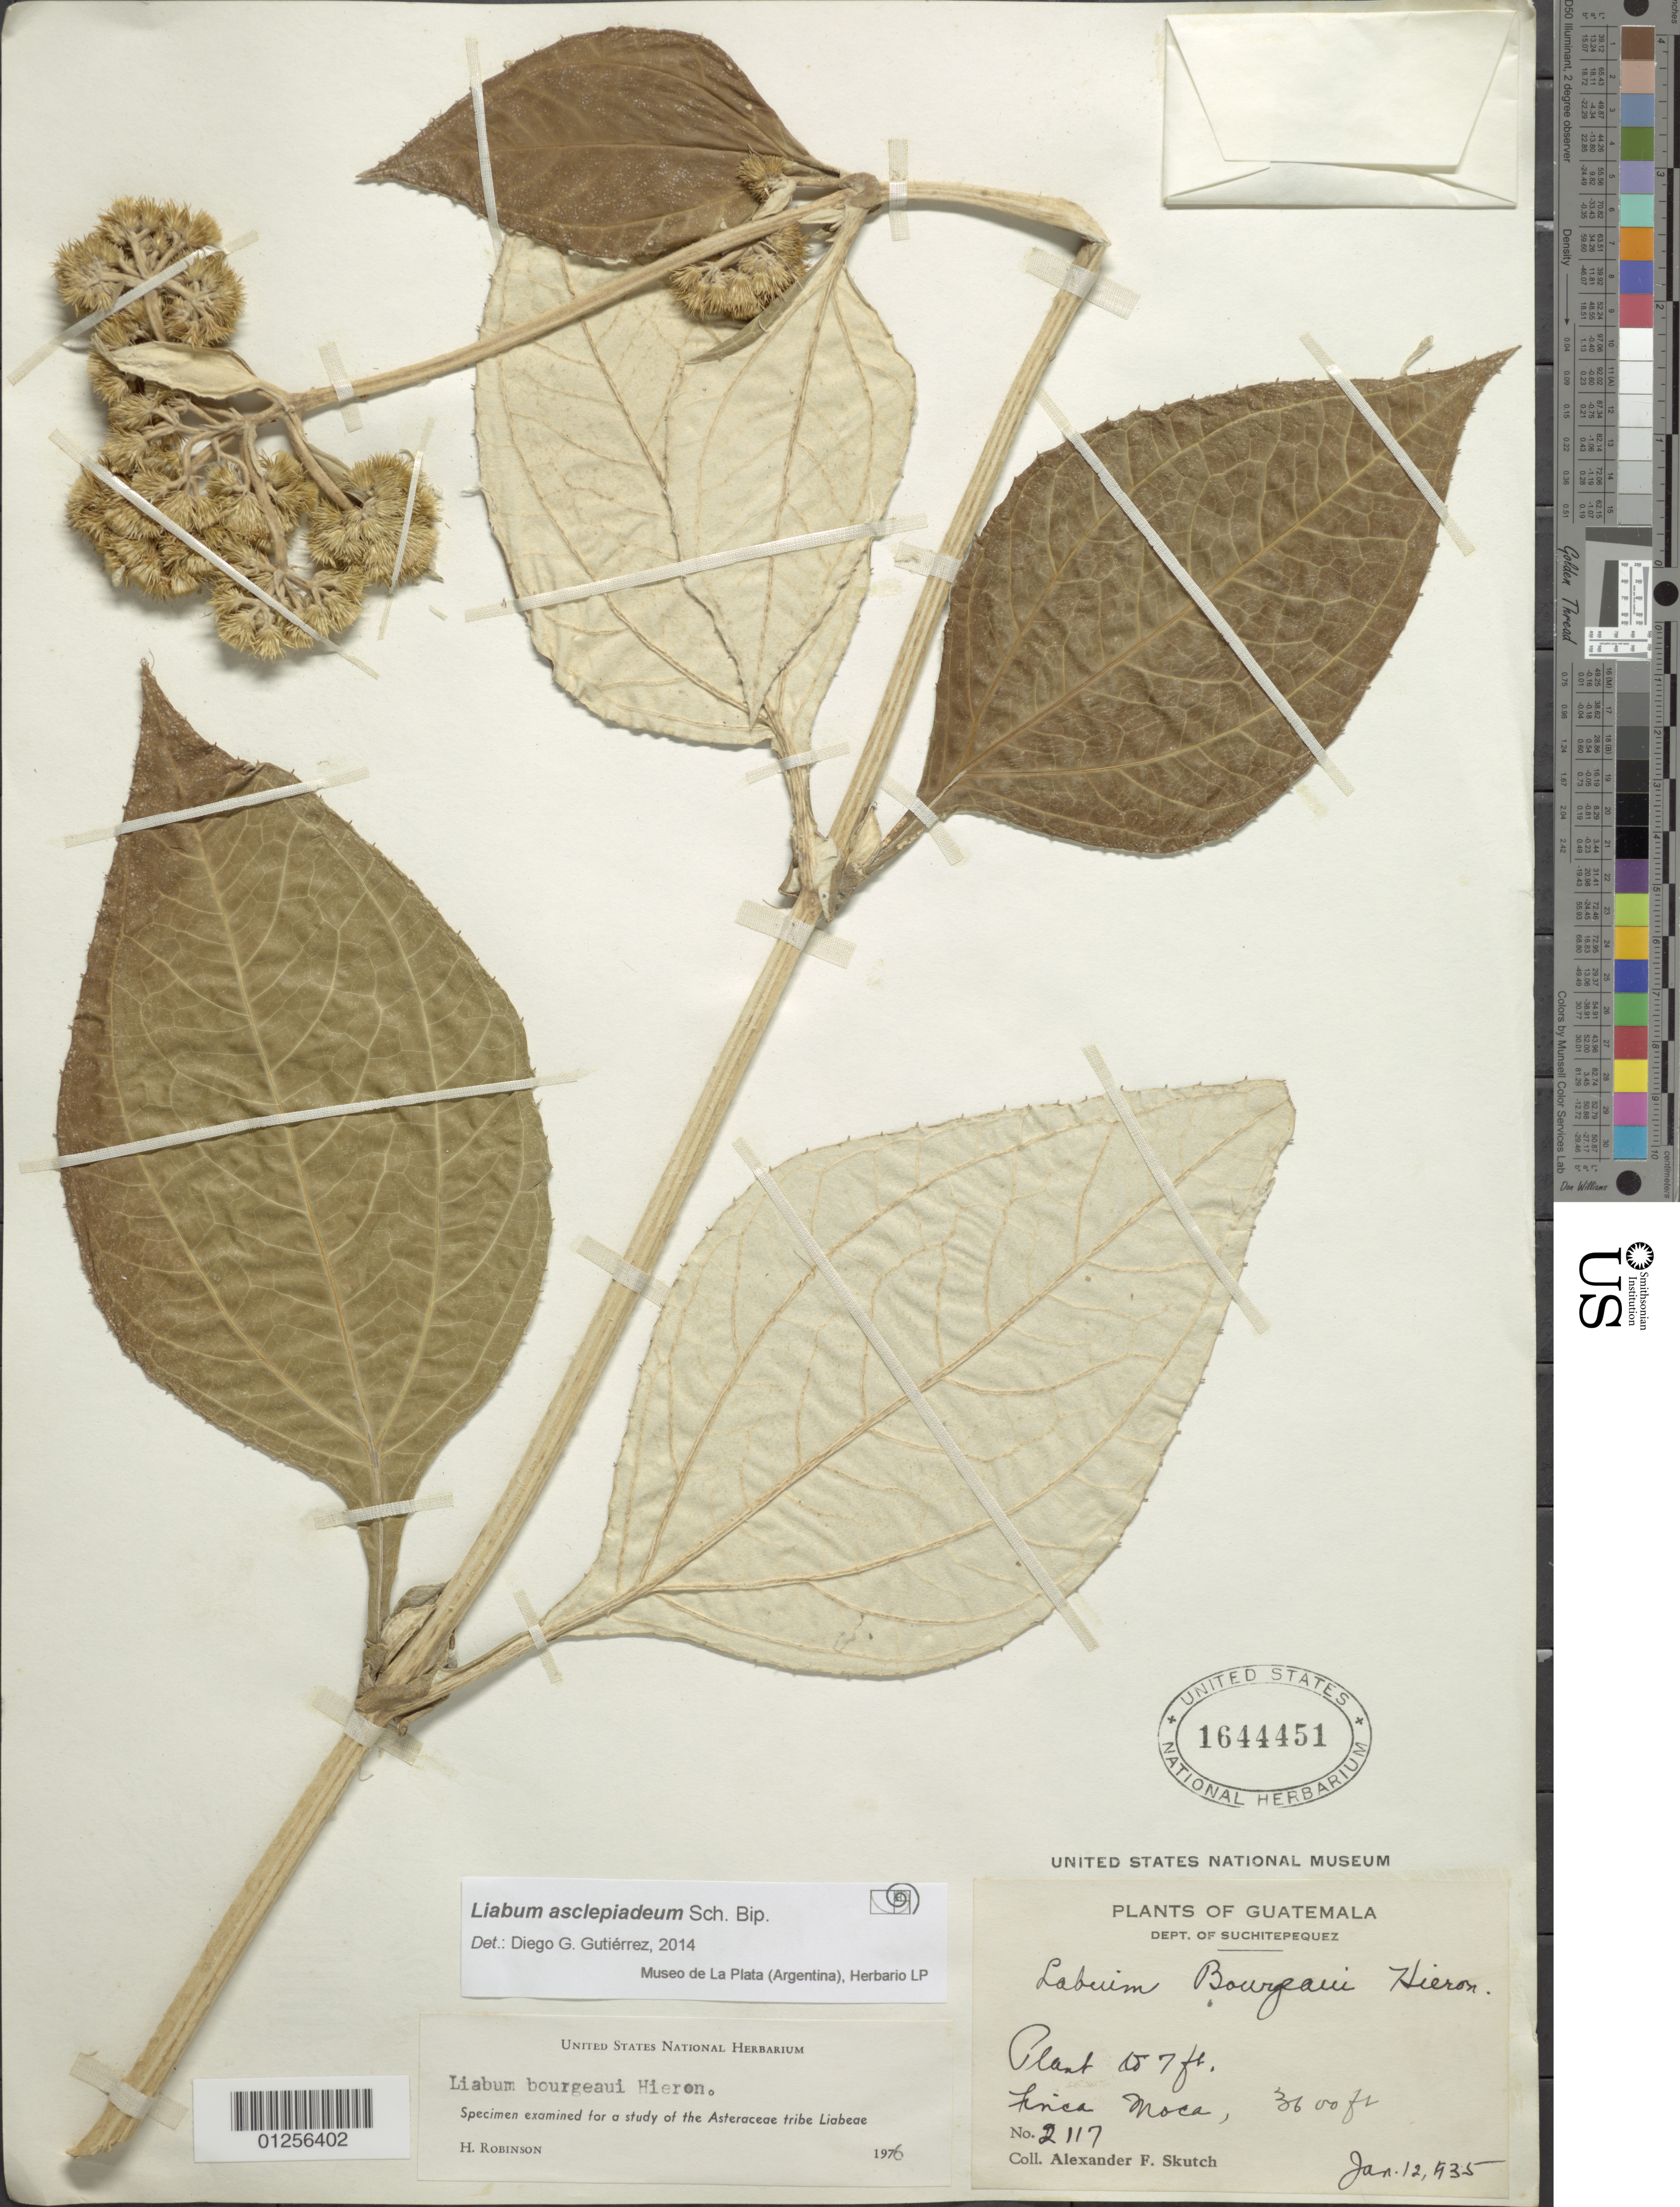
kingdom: Plantae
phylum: Tracheophyta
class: Magnoliopsida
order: Asterales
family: Asteraceae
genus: Liabum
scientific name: Liabum asclepiadeum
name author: Sch. Bip.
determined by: Gutierrez, D. G.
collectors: A. F. Skutch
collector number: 2117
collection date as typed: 12 January 1935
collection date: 1935-01-12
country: Guatemala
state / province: Suchitepéquez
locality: Finca Moca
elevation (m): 1097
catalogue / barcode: US 1644451